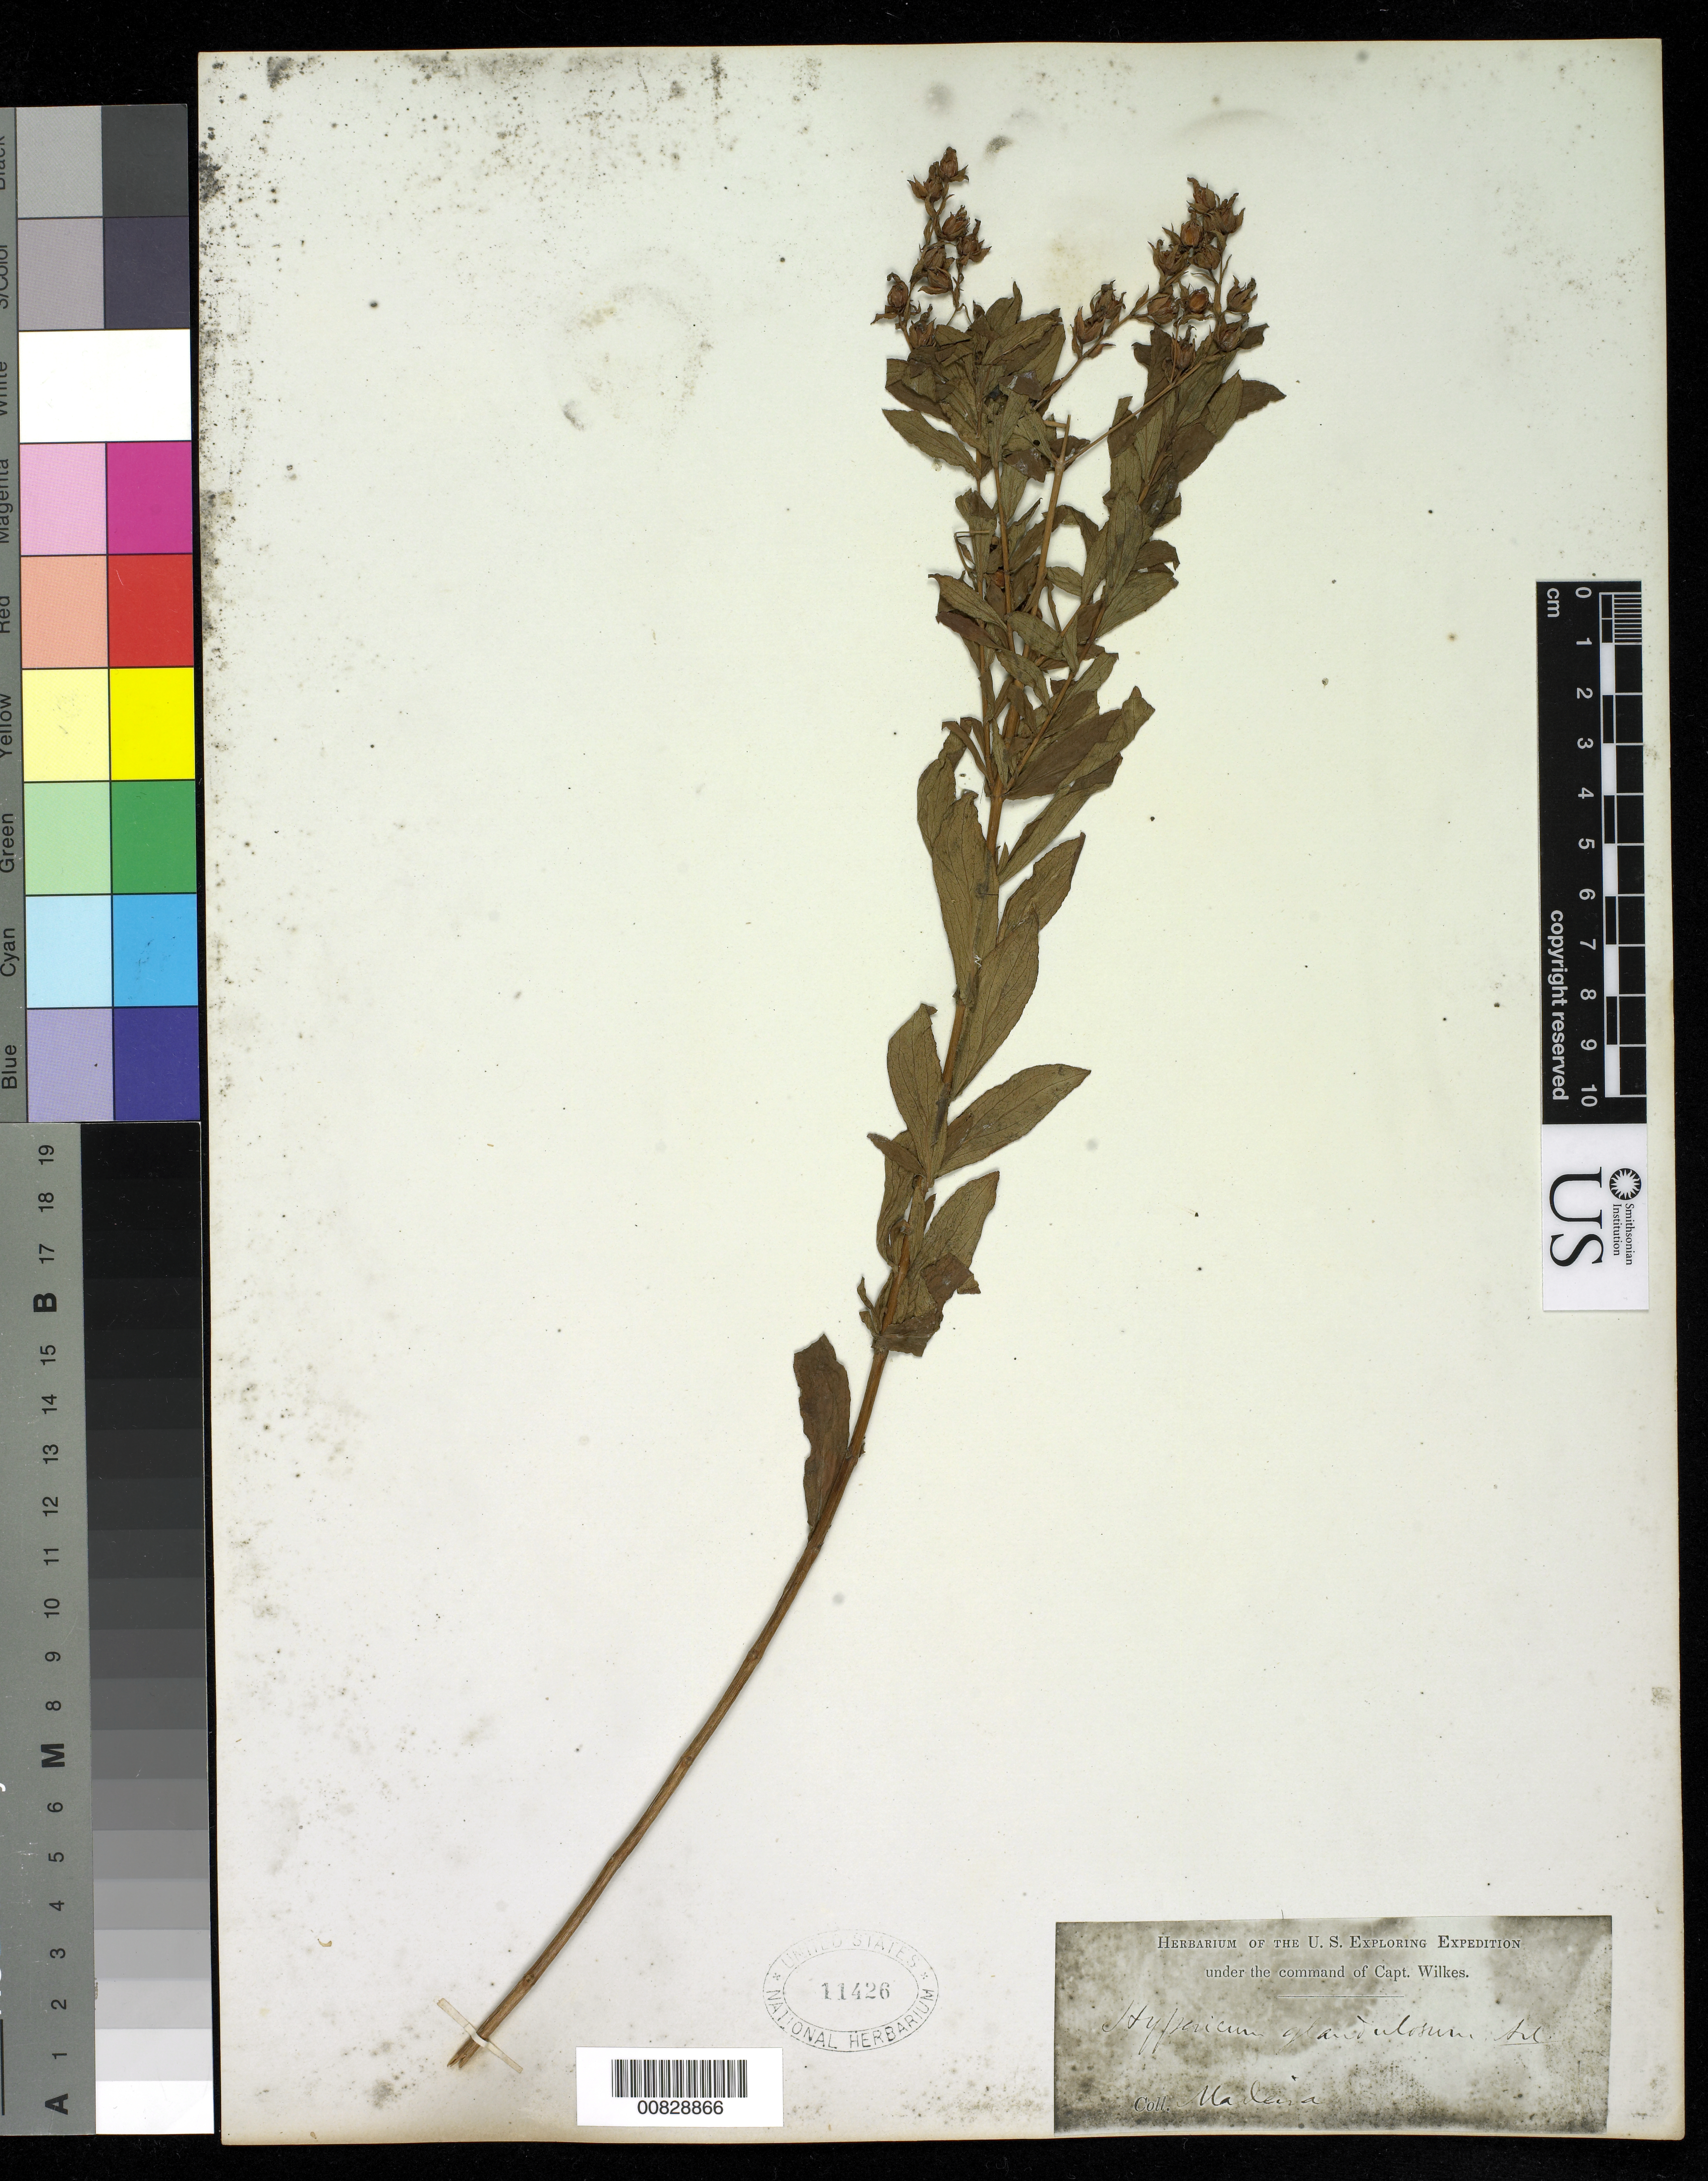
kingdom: Plantae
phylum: Tracheophyta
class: Magnoliopsida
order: Malpighiales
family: Hypericaceae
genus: Hypericum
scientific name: Hypericum grandiflorum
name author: Salisb.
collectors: Wilkes Explor. Exped.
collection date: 1838/1842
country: Portugal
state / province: Madeira (Aut. Reg.)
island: Madeira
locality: Funchal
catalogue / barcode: US 11426